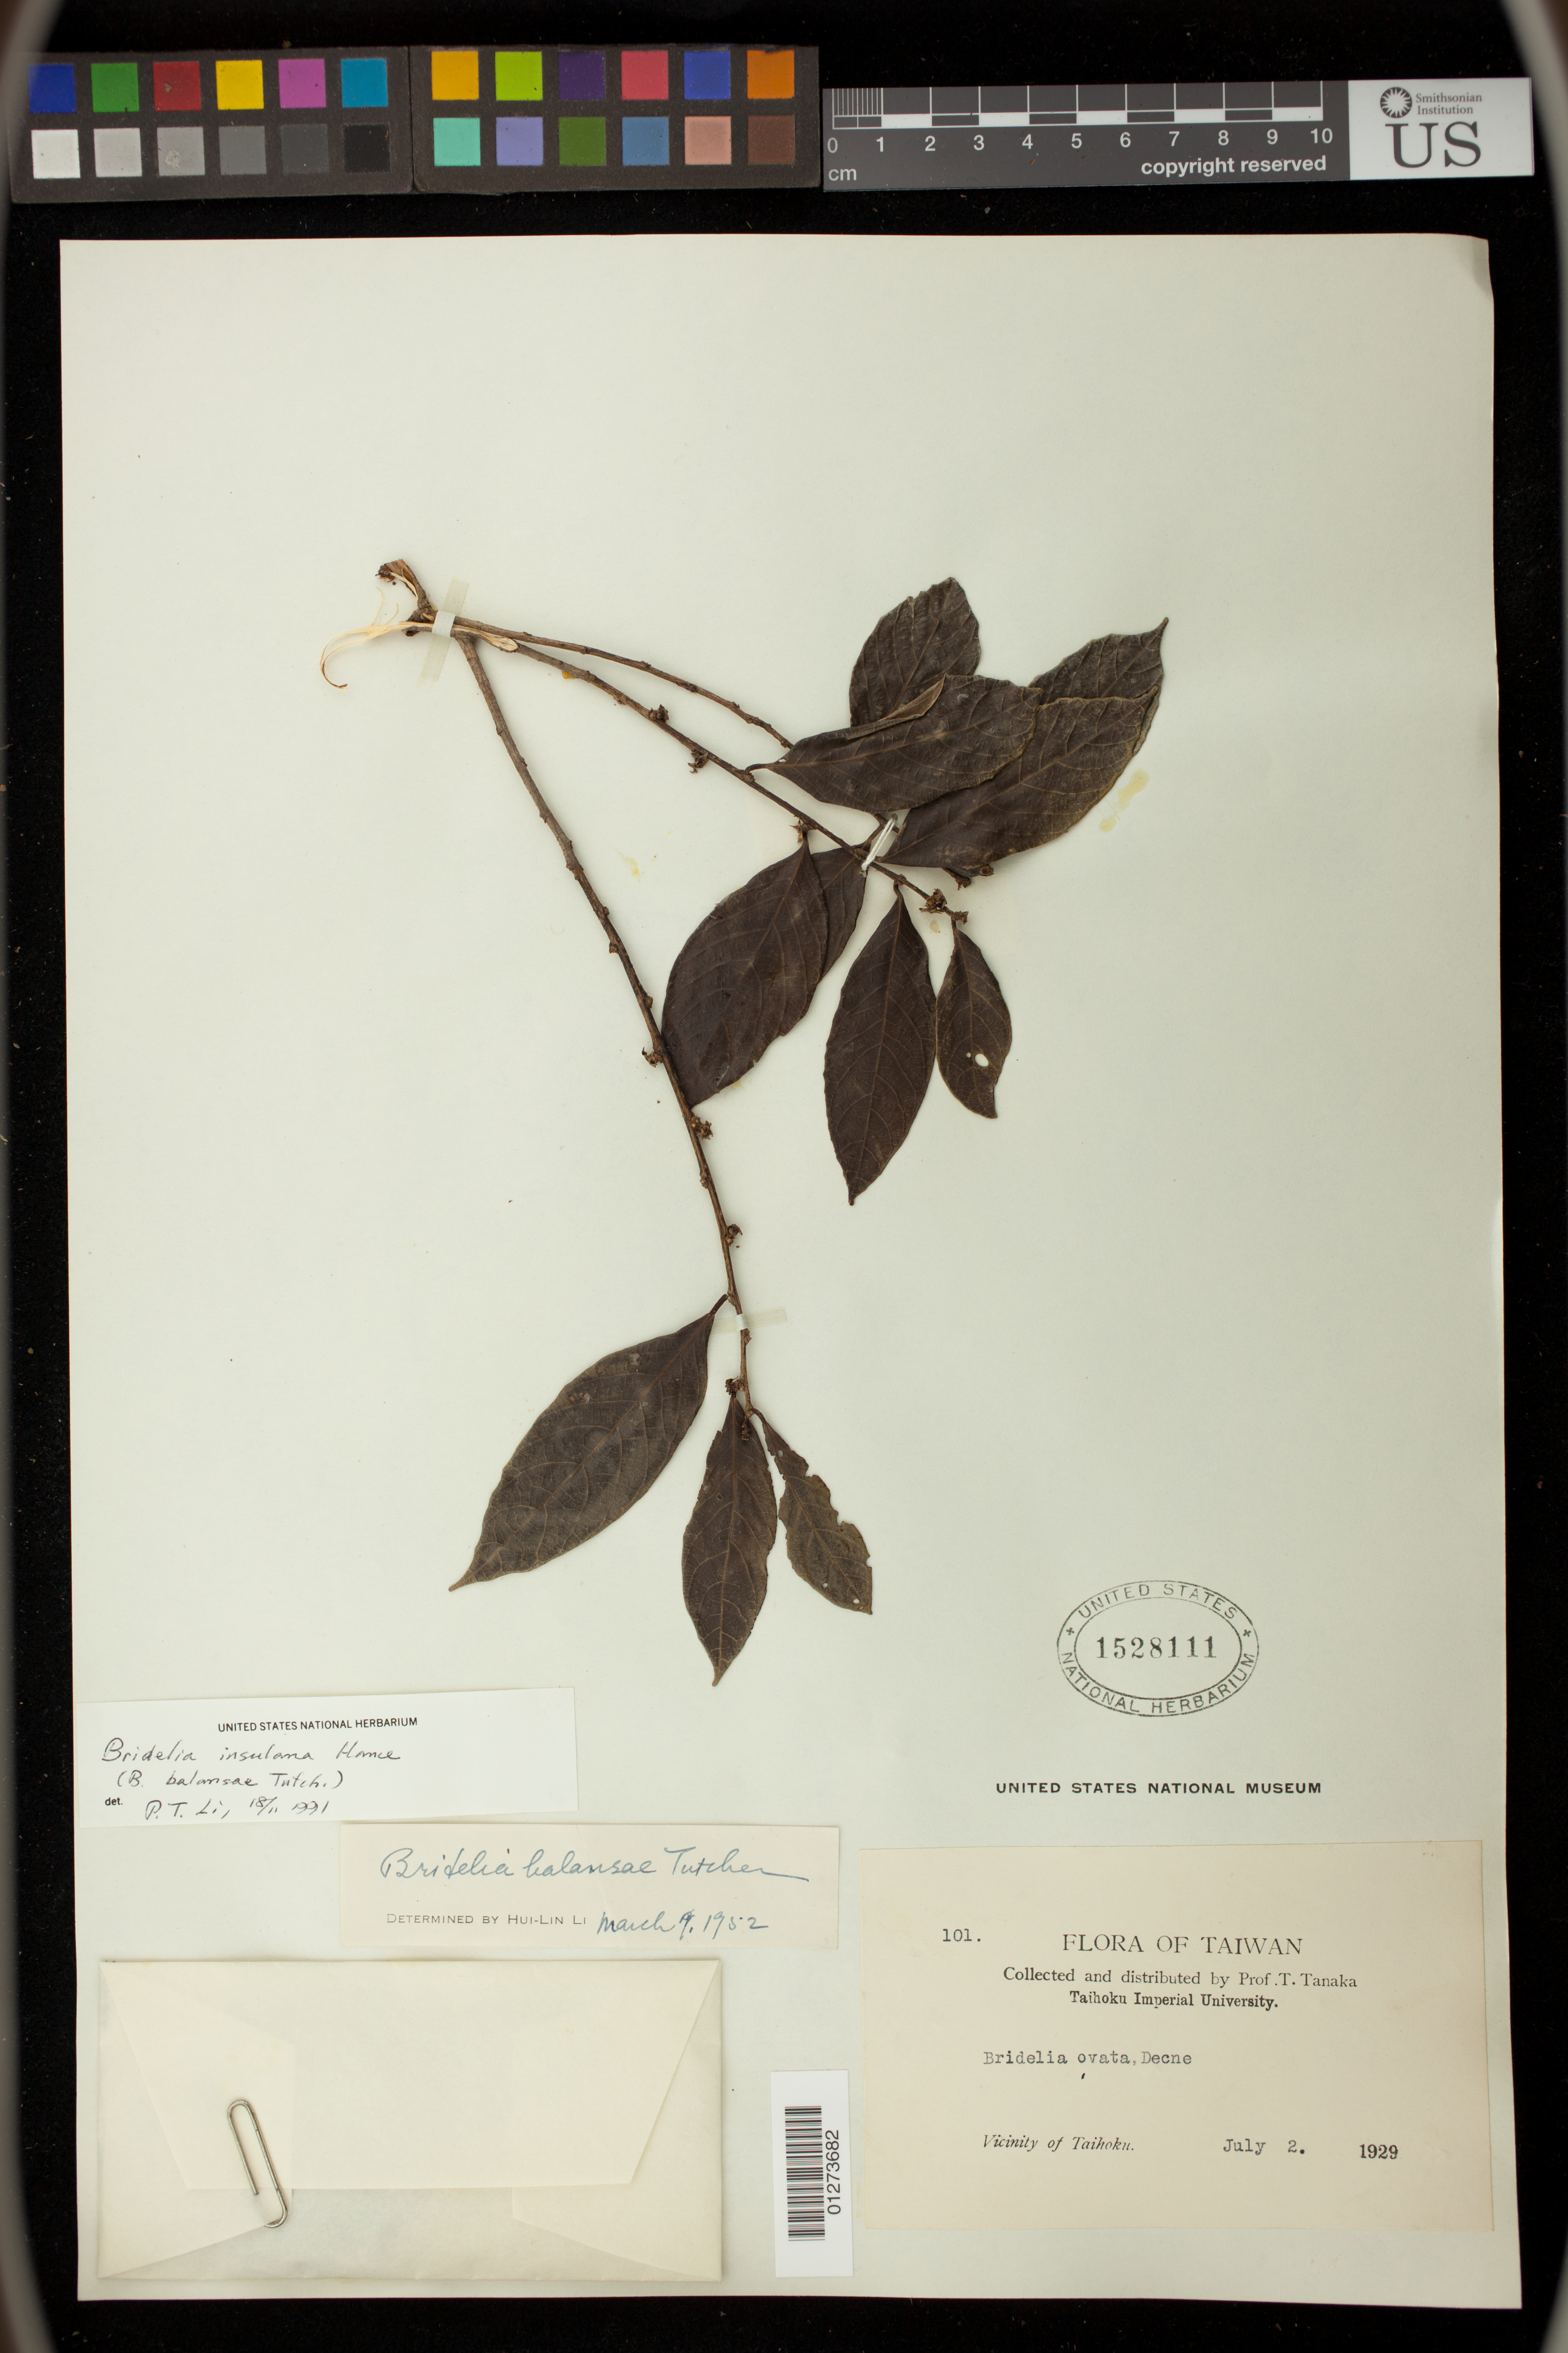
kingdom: Plantae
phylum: Tracheophyta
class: Magnoliopsida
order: Malpighiales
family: Phyllanthaceae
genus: Bridelia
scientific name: Bridelia balansae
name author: Tutcher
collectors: T. Tanaka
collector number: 101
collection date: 1929-07-02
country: Taiwan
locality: Vicinity of Taihoku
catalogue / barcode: US 1528111